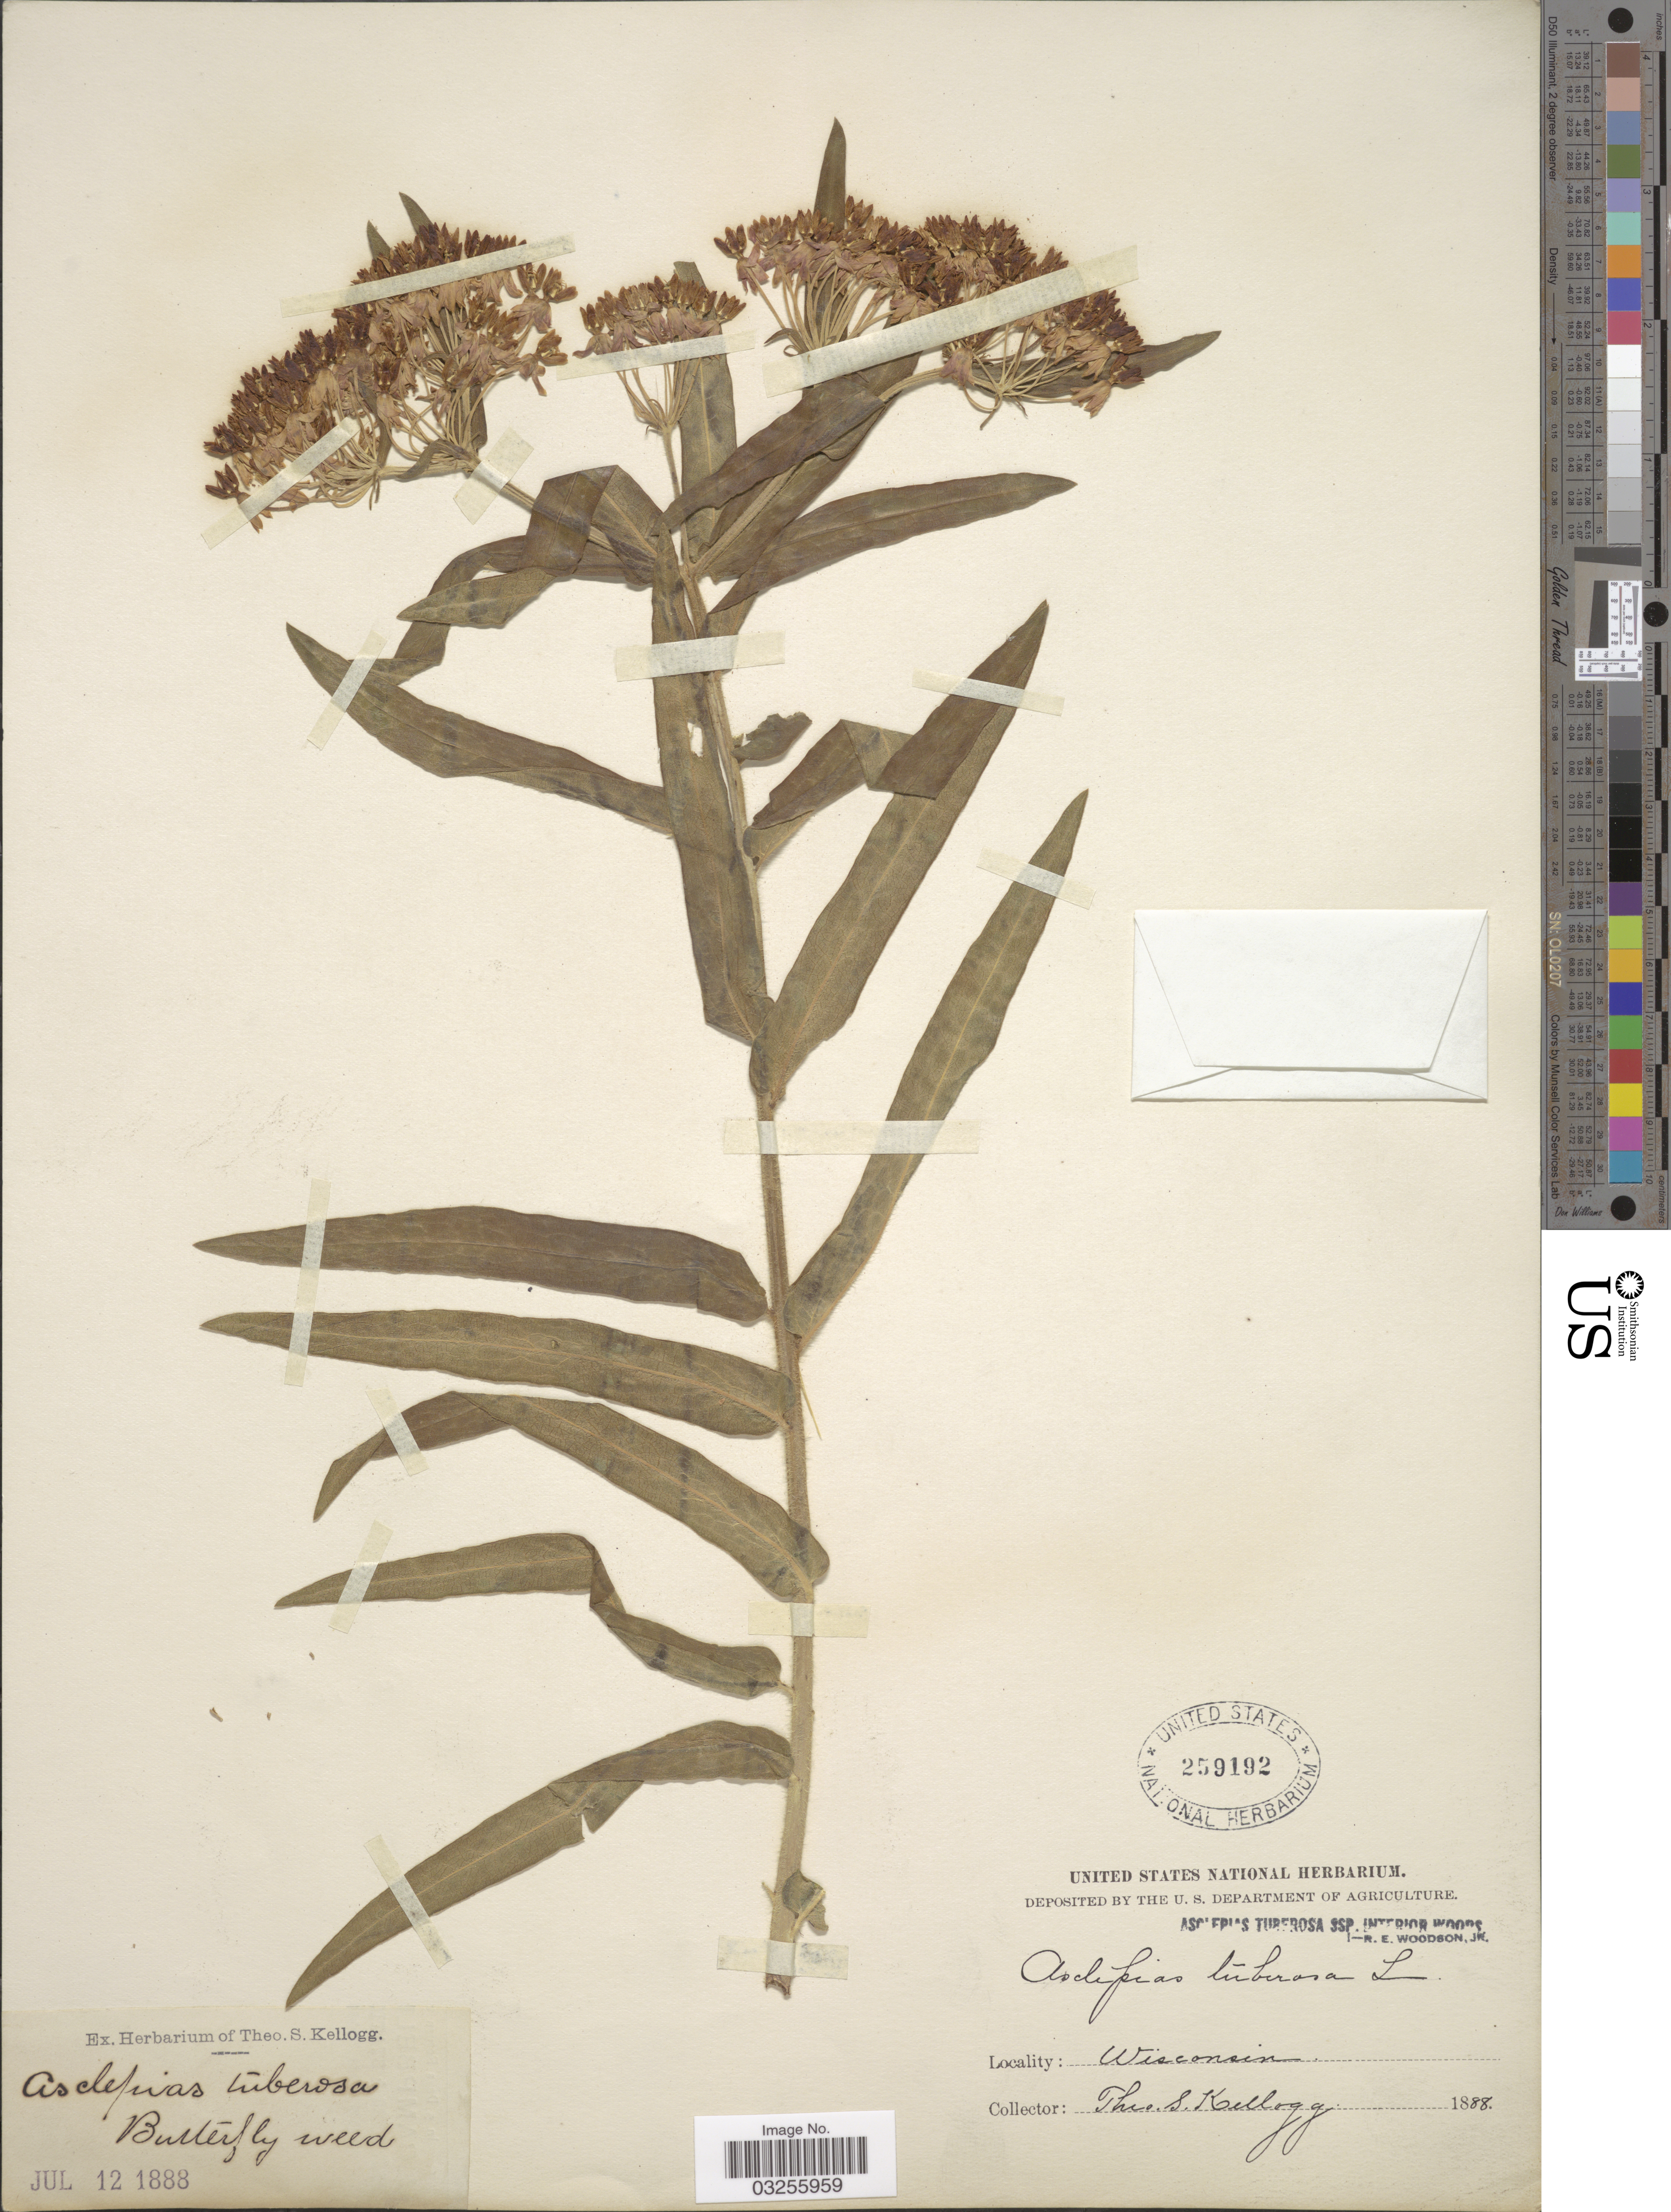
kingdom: Plantae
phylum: Tracheophyta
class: Magnoliopsida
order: Gentianales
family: Apocynaceae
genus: Asclepias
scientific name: Asclepias tuberosa subsp. interior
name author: Woodson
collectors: T. S. Kellogg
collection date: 1888-07-12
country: United States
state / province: Wisconsin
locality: Butterfly weed.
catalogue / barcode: US 259192